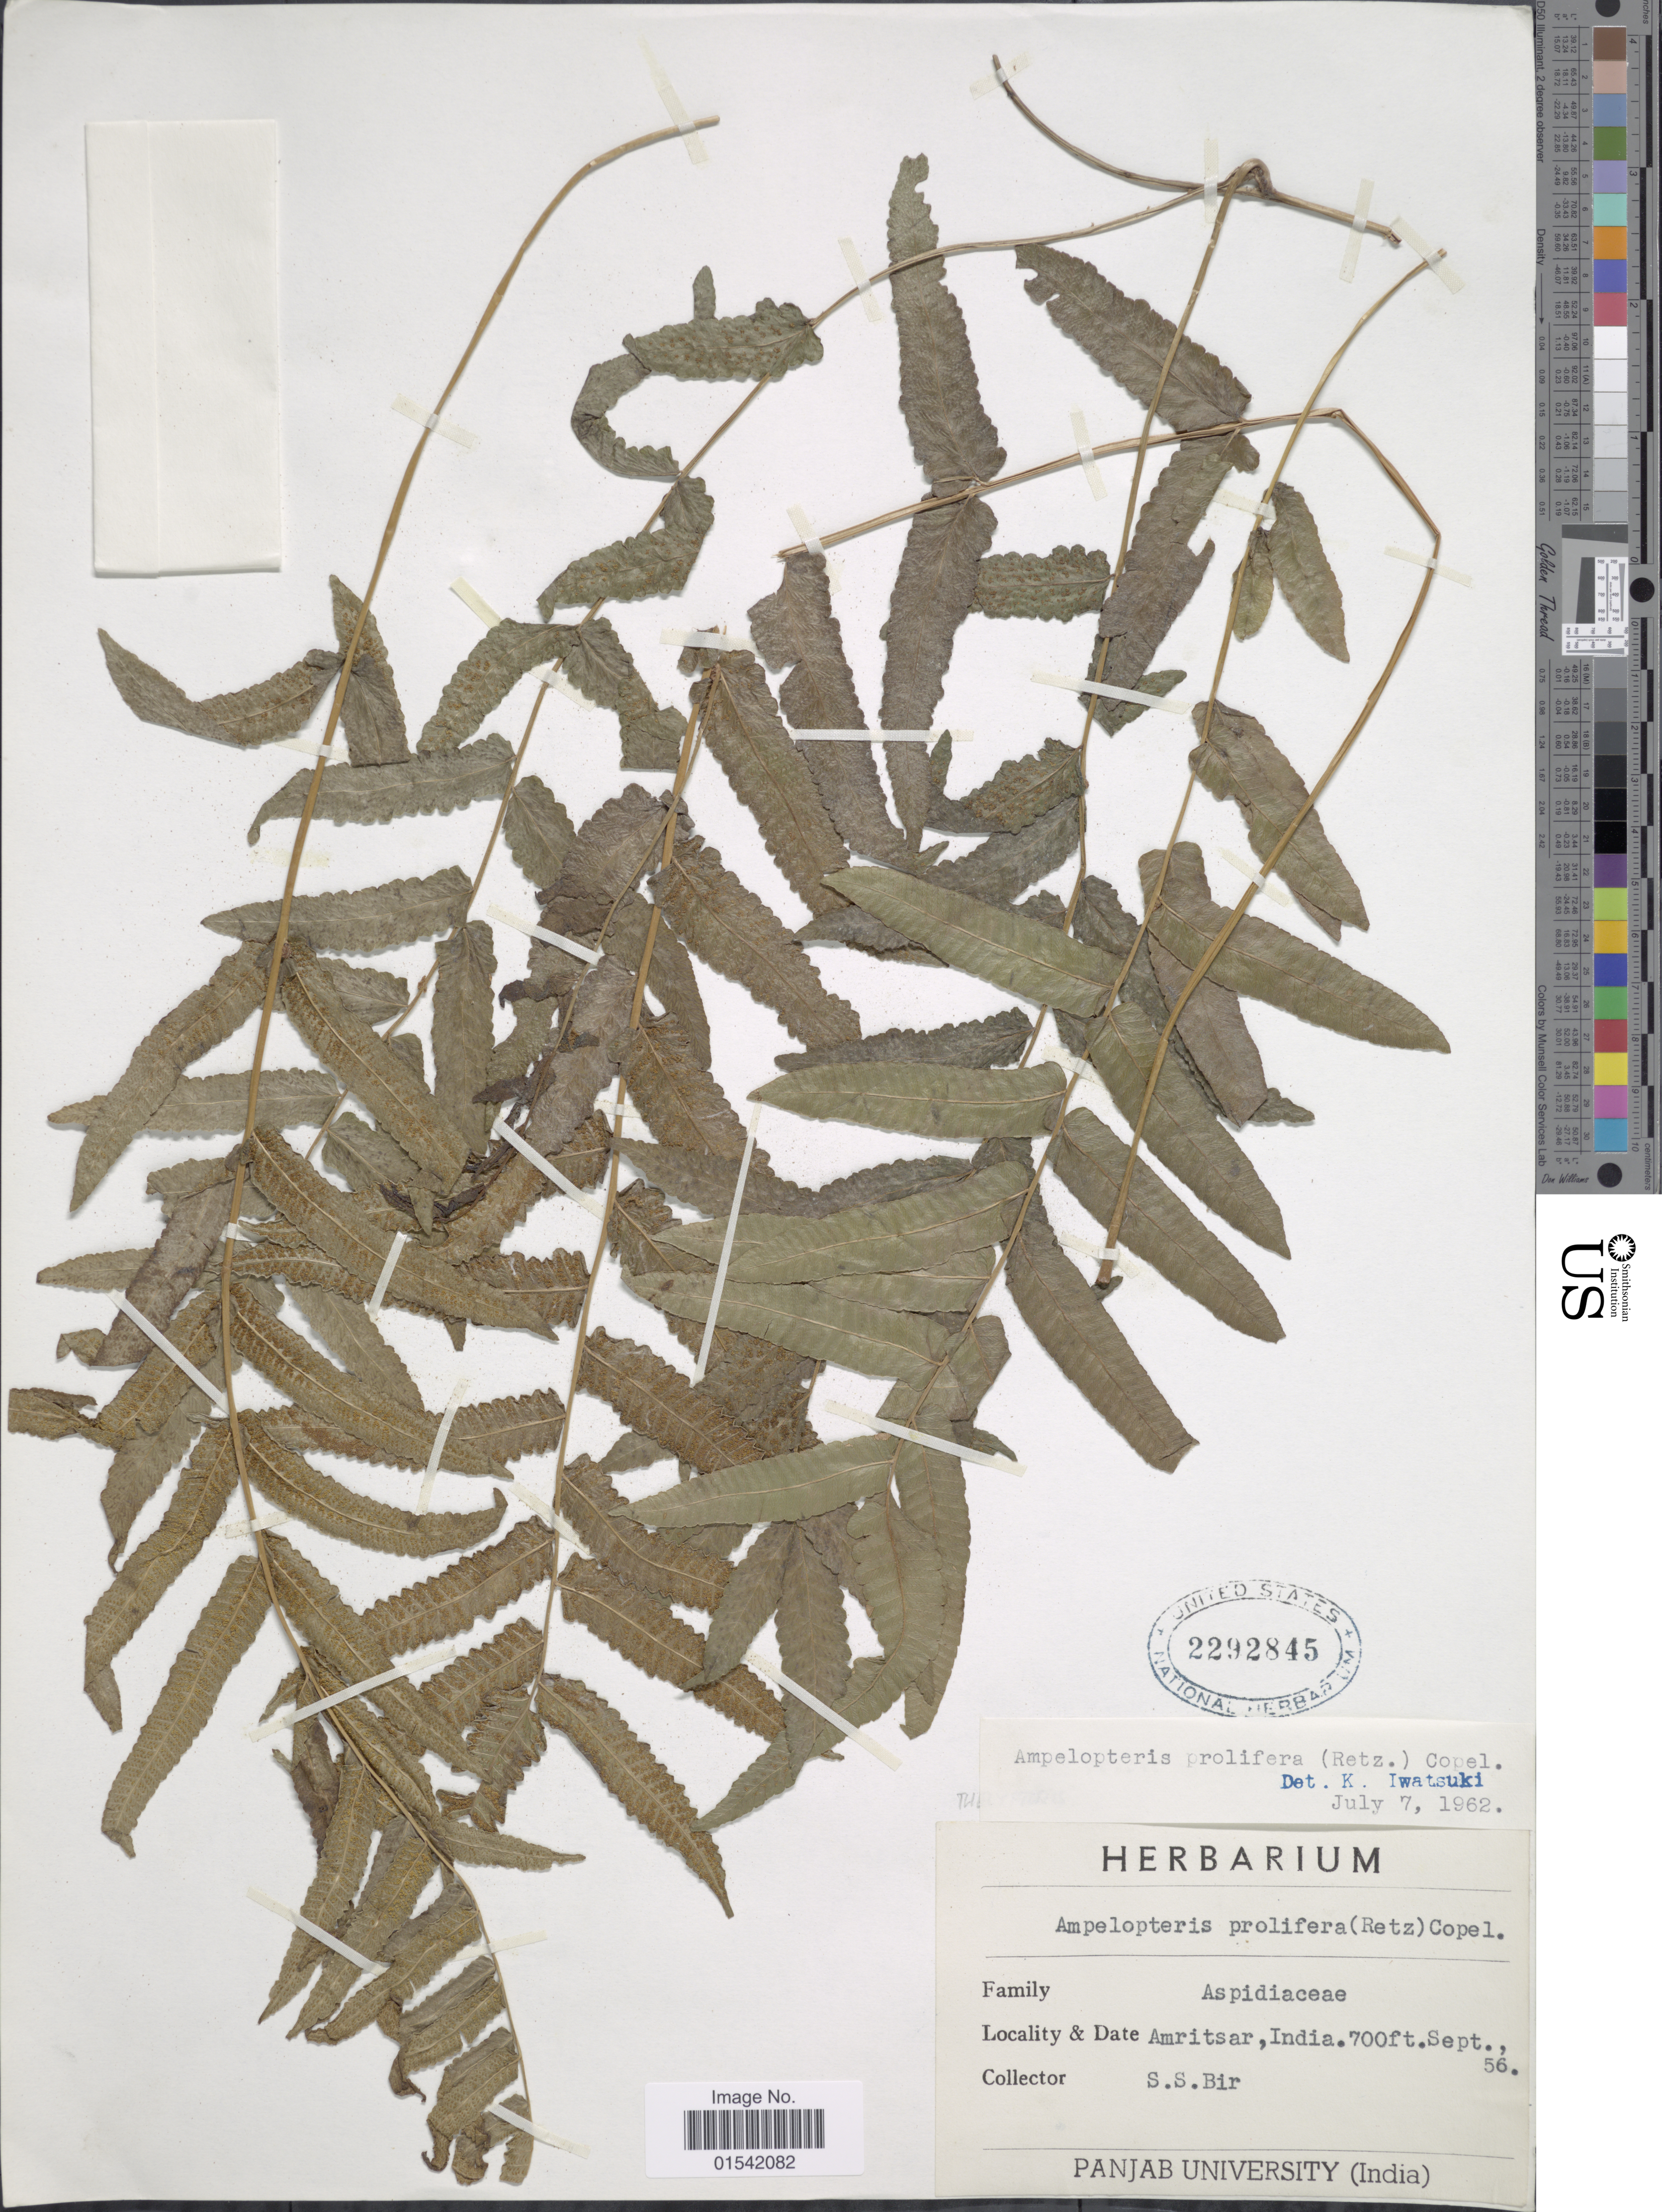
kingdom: Plantae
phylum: Tracheophyta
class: Polypodiopsida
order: Polypodiales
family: Thelypteridaceae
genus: Ampelopteris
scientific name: Ampelopteris prolifera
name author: (Retz.) Copel.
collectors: S. S. Bir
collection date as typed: Transcribed d/m/y: /9/56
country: India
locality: Amritsar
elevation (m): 213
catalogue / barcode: US 2292845